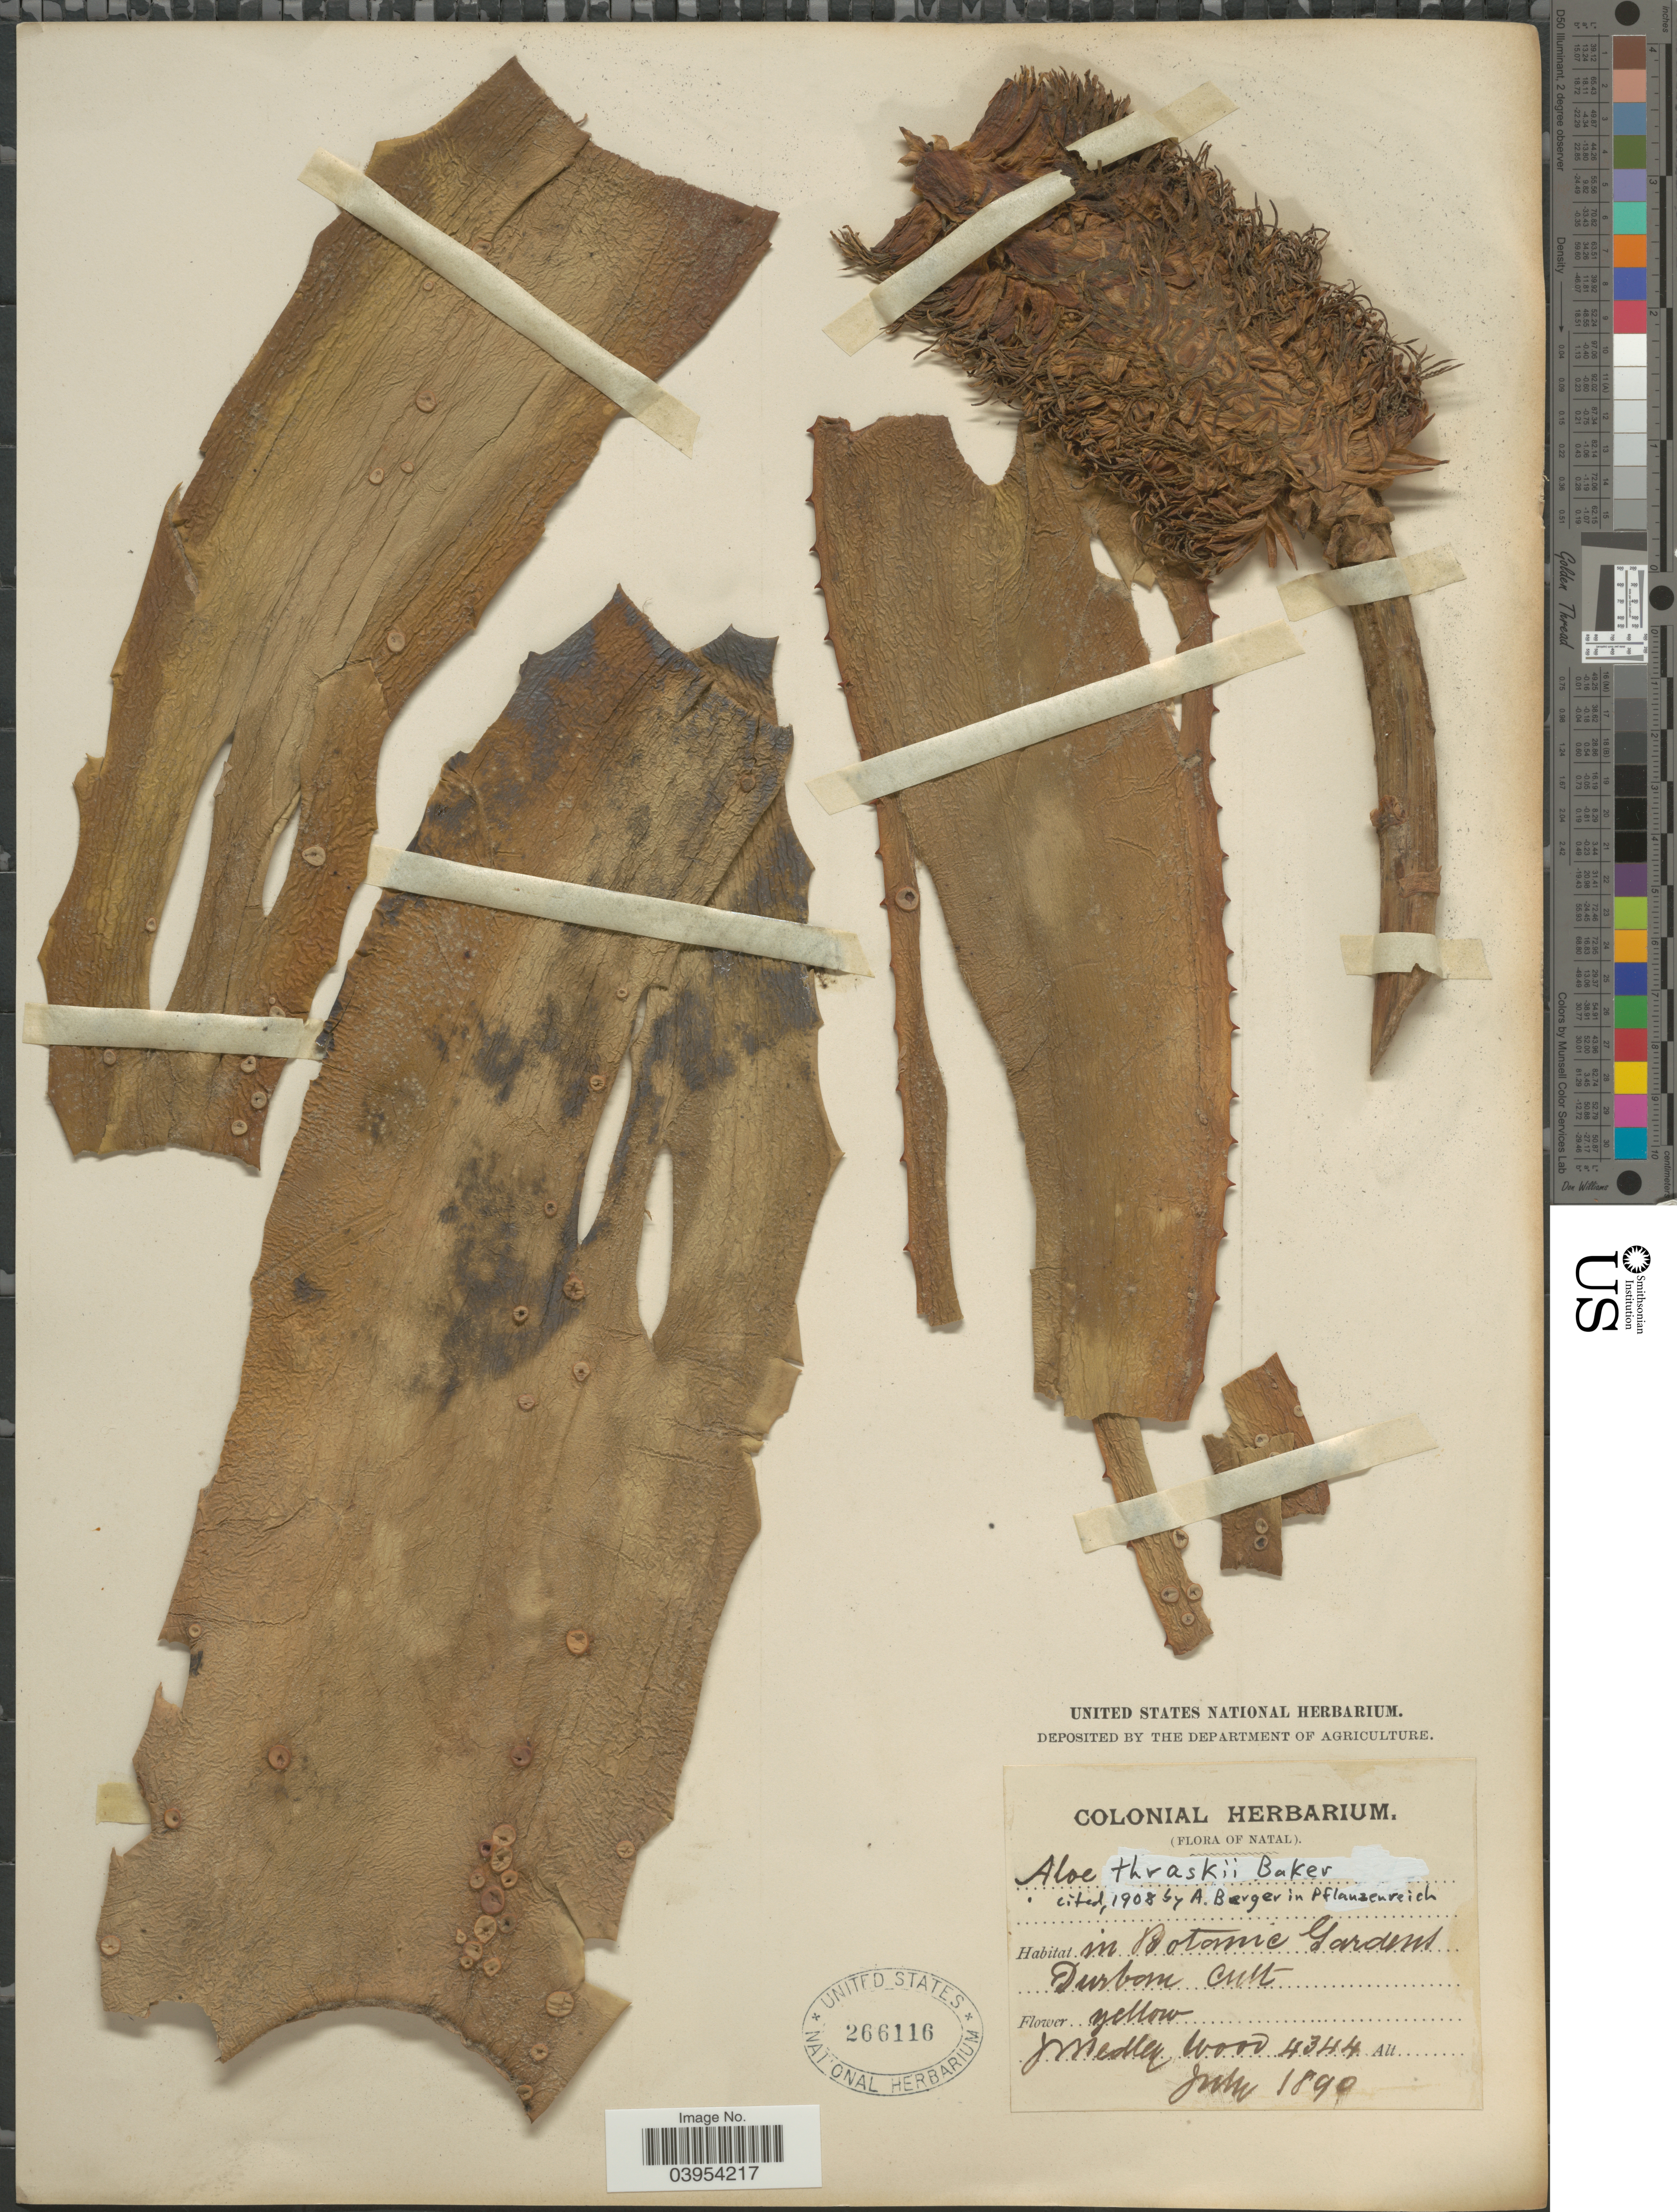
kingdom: Plantae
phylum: Tracheophyta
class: Liliopsida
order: Asparagales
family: Asphodelaceae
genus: Aloe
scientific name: Aloe thraskii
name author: Baker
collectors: J. Medley Wood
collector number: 4344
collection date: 1890-06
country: South Africa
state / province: KwaZulu-Natal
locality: Natal. In Botanic Gardens Durban.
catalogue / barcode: US 266116